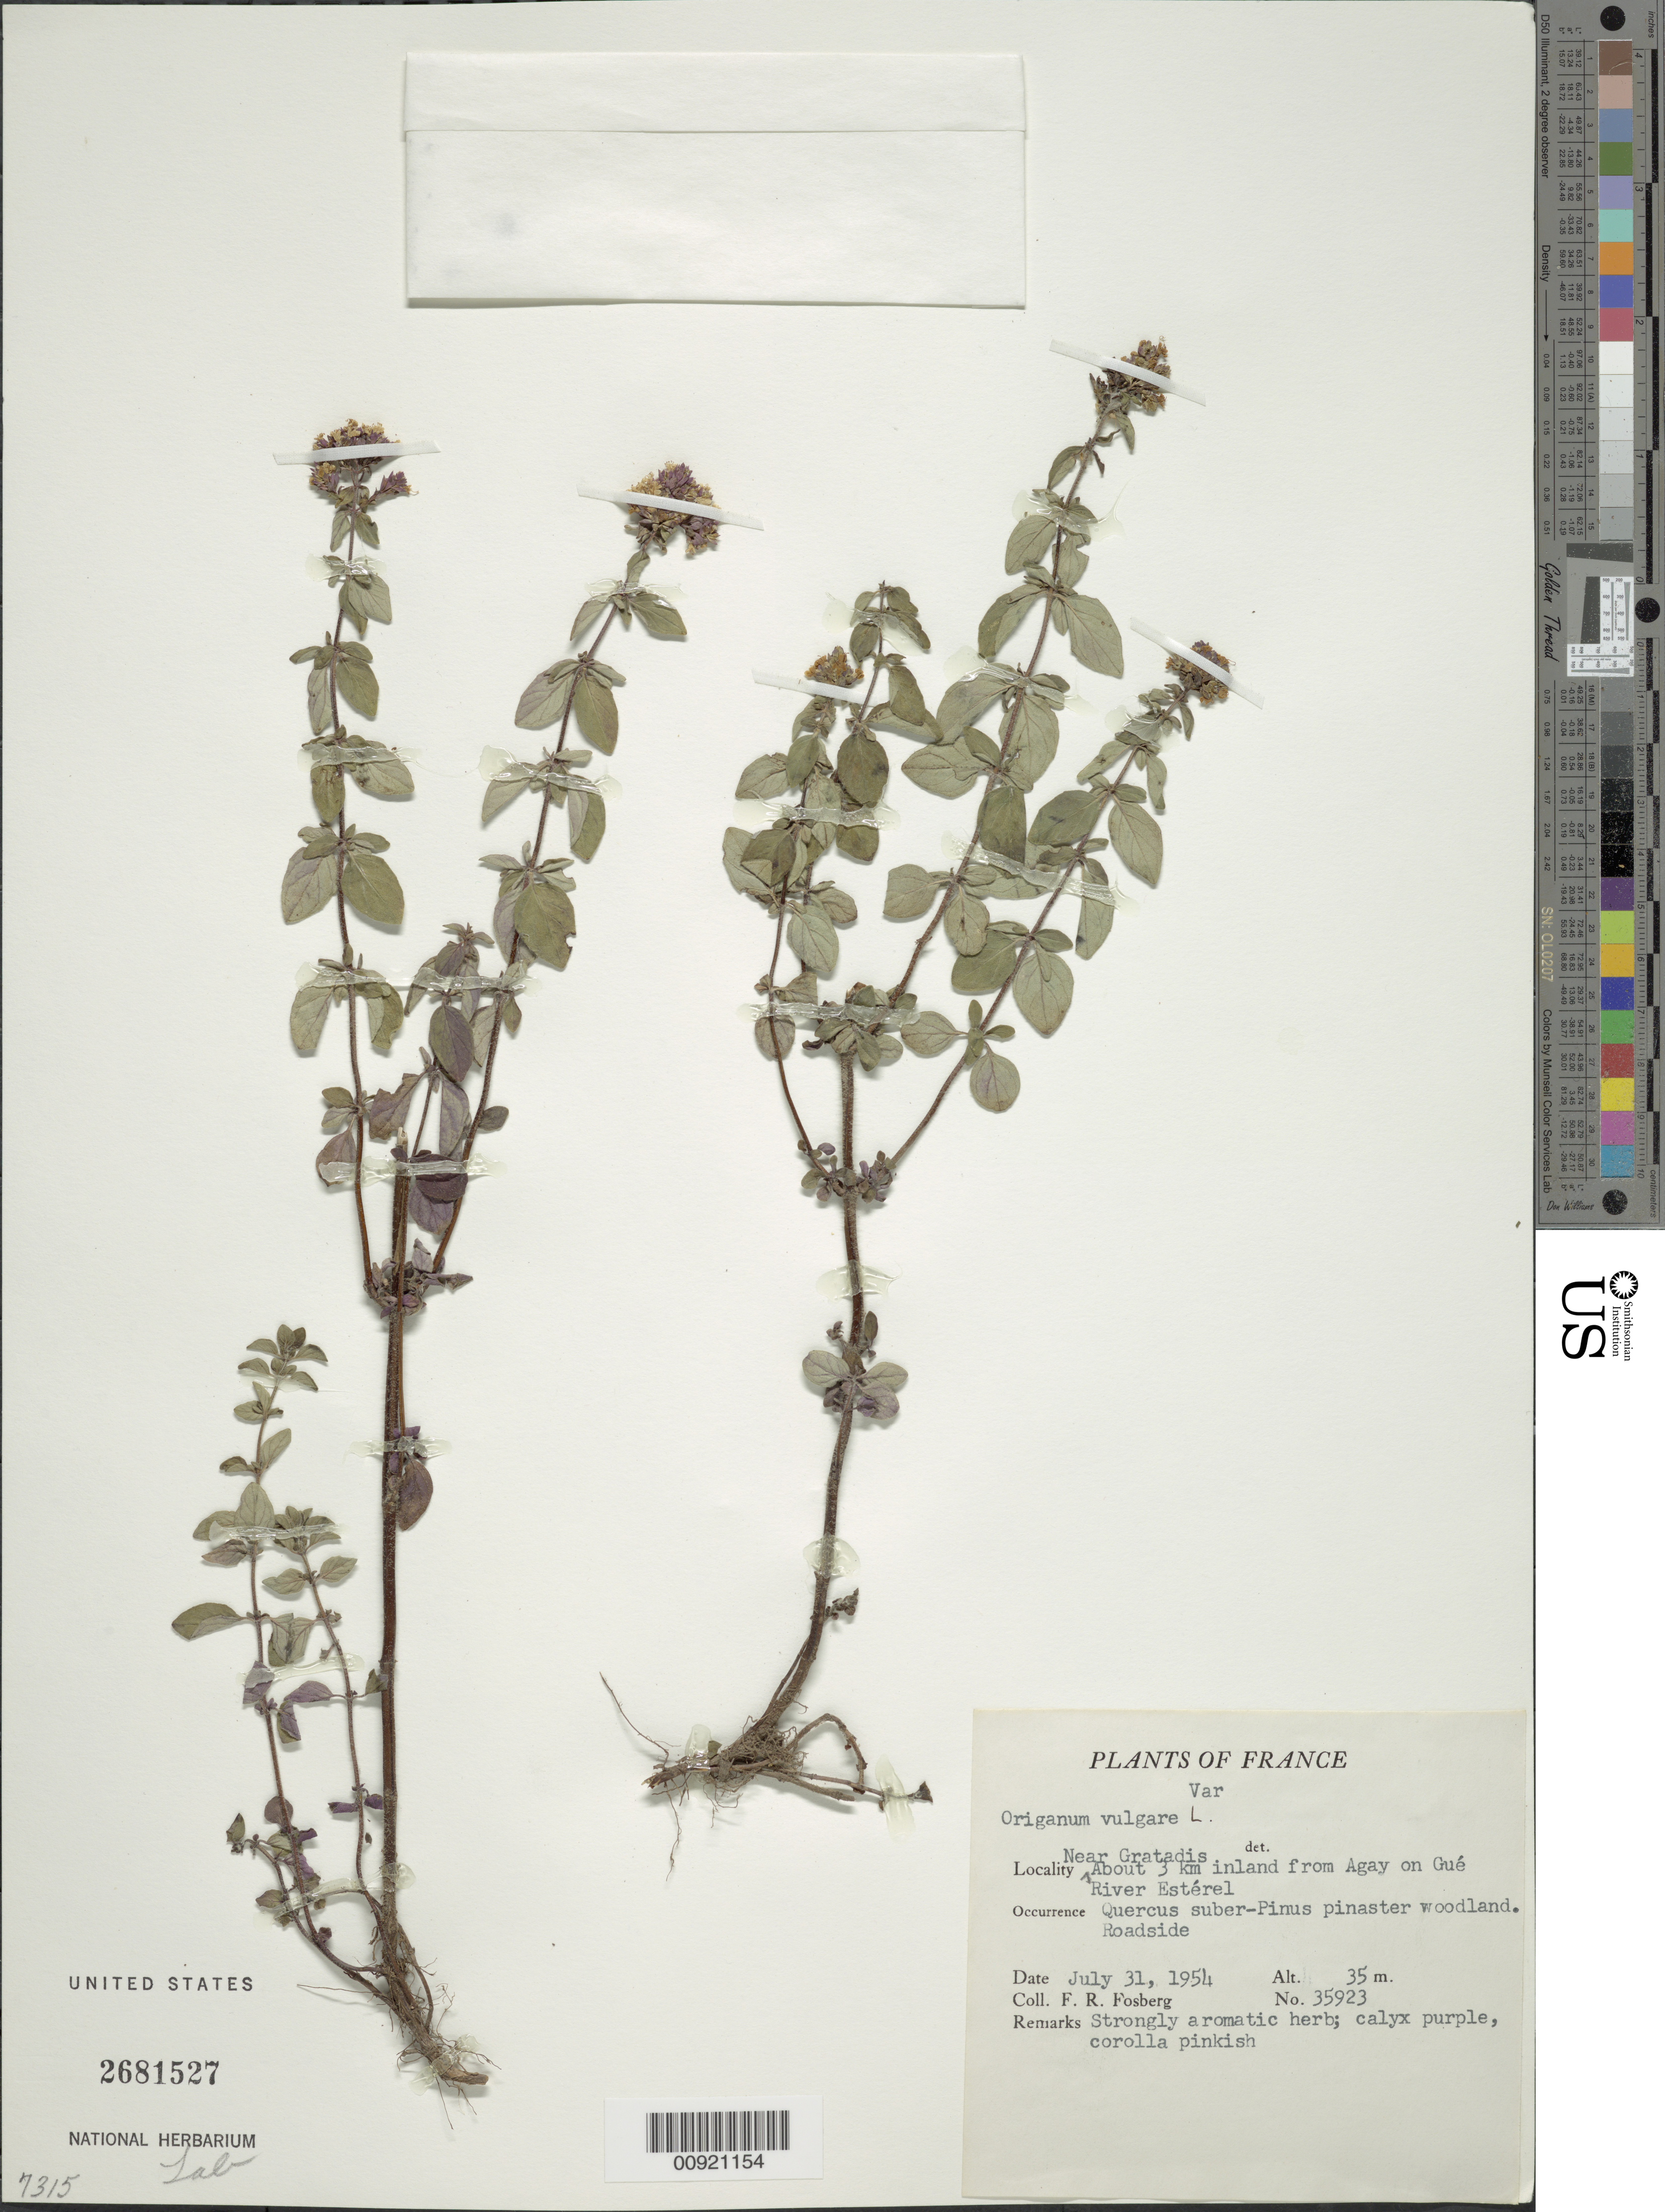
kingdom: Plantae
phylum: Tracheophyta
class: Magnoliopsida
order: Lamiales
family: Lamiaceae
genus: Origanum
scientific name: Origanum vulgare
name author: L.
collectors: F. R. Fosberg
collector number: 35923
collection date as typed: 31 Jul 1954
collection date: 1954-07-31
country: France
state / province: Provence-Alpes-Côte d'Azur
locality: Near Gratadis About 3 km inland from Agay on Gué River Estérel. Occurrence: Quercus suber-Pinus pinaster woodland. Roadside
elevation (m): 35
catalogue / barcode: US 2681527